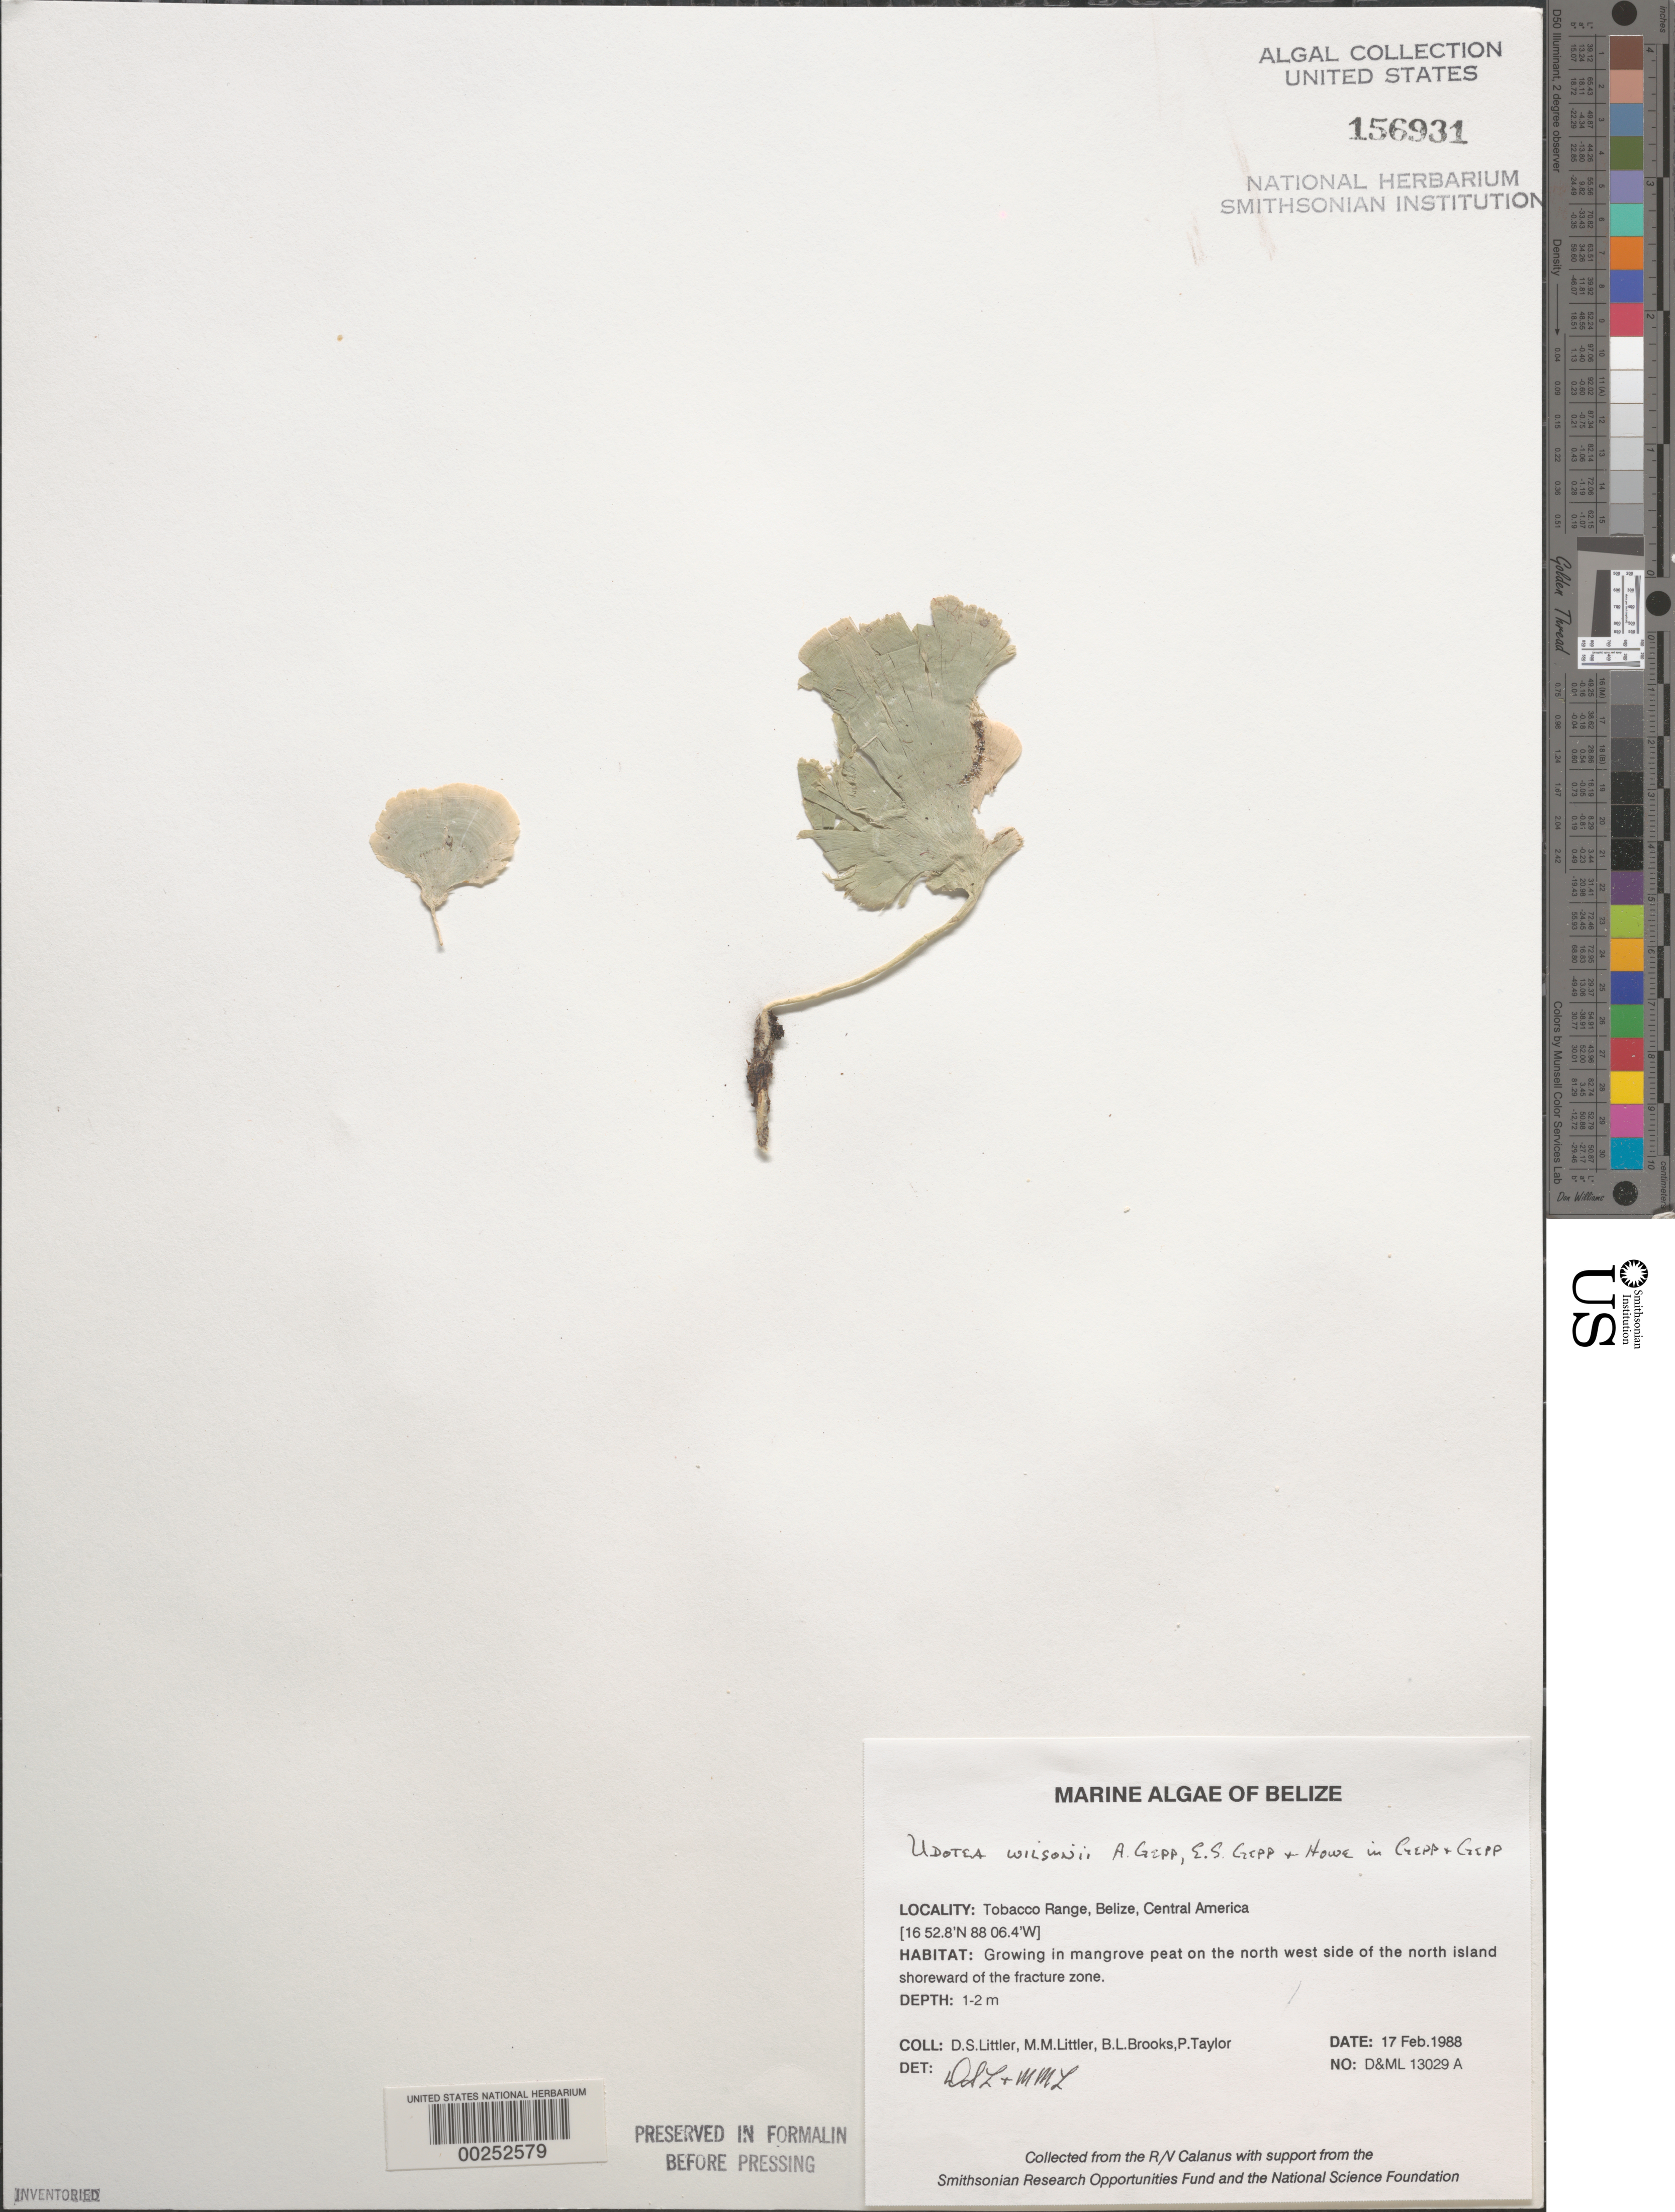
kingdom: Plantae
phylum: Chlorophyta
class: Ulvophyceae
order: Bryopsidales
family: Udoteaceae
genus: Udotea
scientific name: Udotea wilsonii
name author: A. Gepp et al. in A. Gepp & E. Gepp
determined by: Littler, D. S.; Littler, M. M.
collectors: D. S. Littler, M. M. Littler, B. Brooks & P. R. Taylor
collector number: D&ML 13029a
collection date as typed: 17 Feb 1988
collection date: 1988-02-17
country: Belize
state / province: Stann Creek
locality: Tobacco Range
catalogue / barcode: US 156931